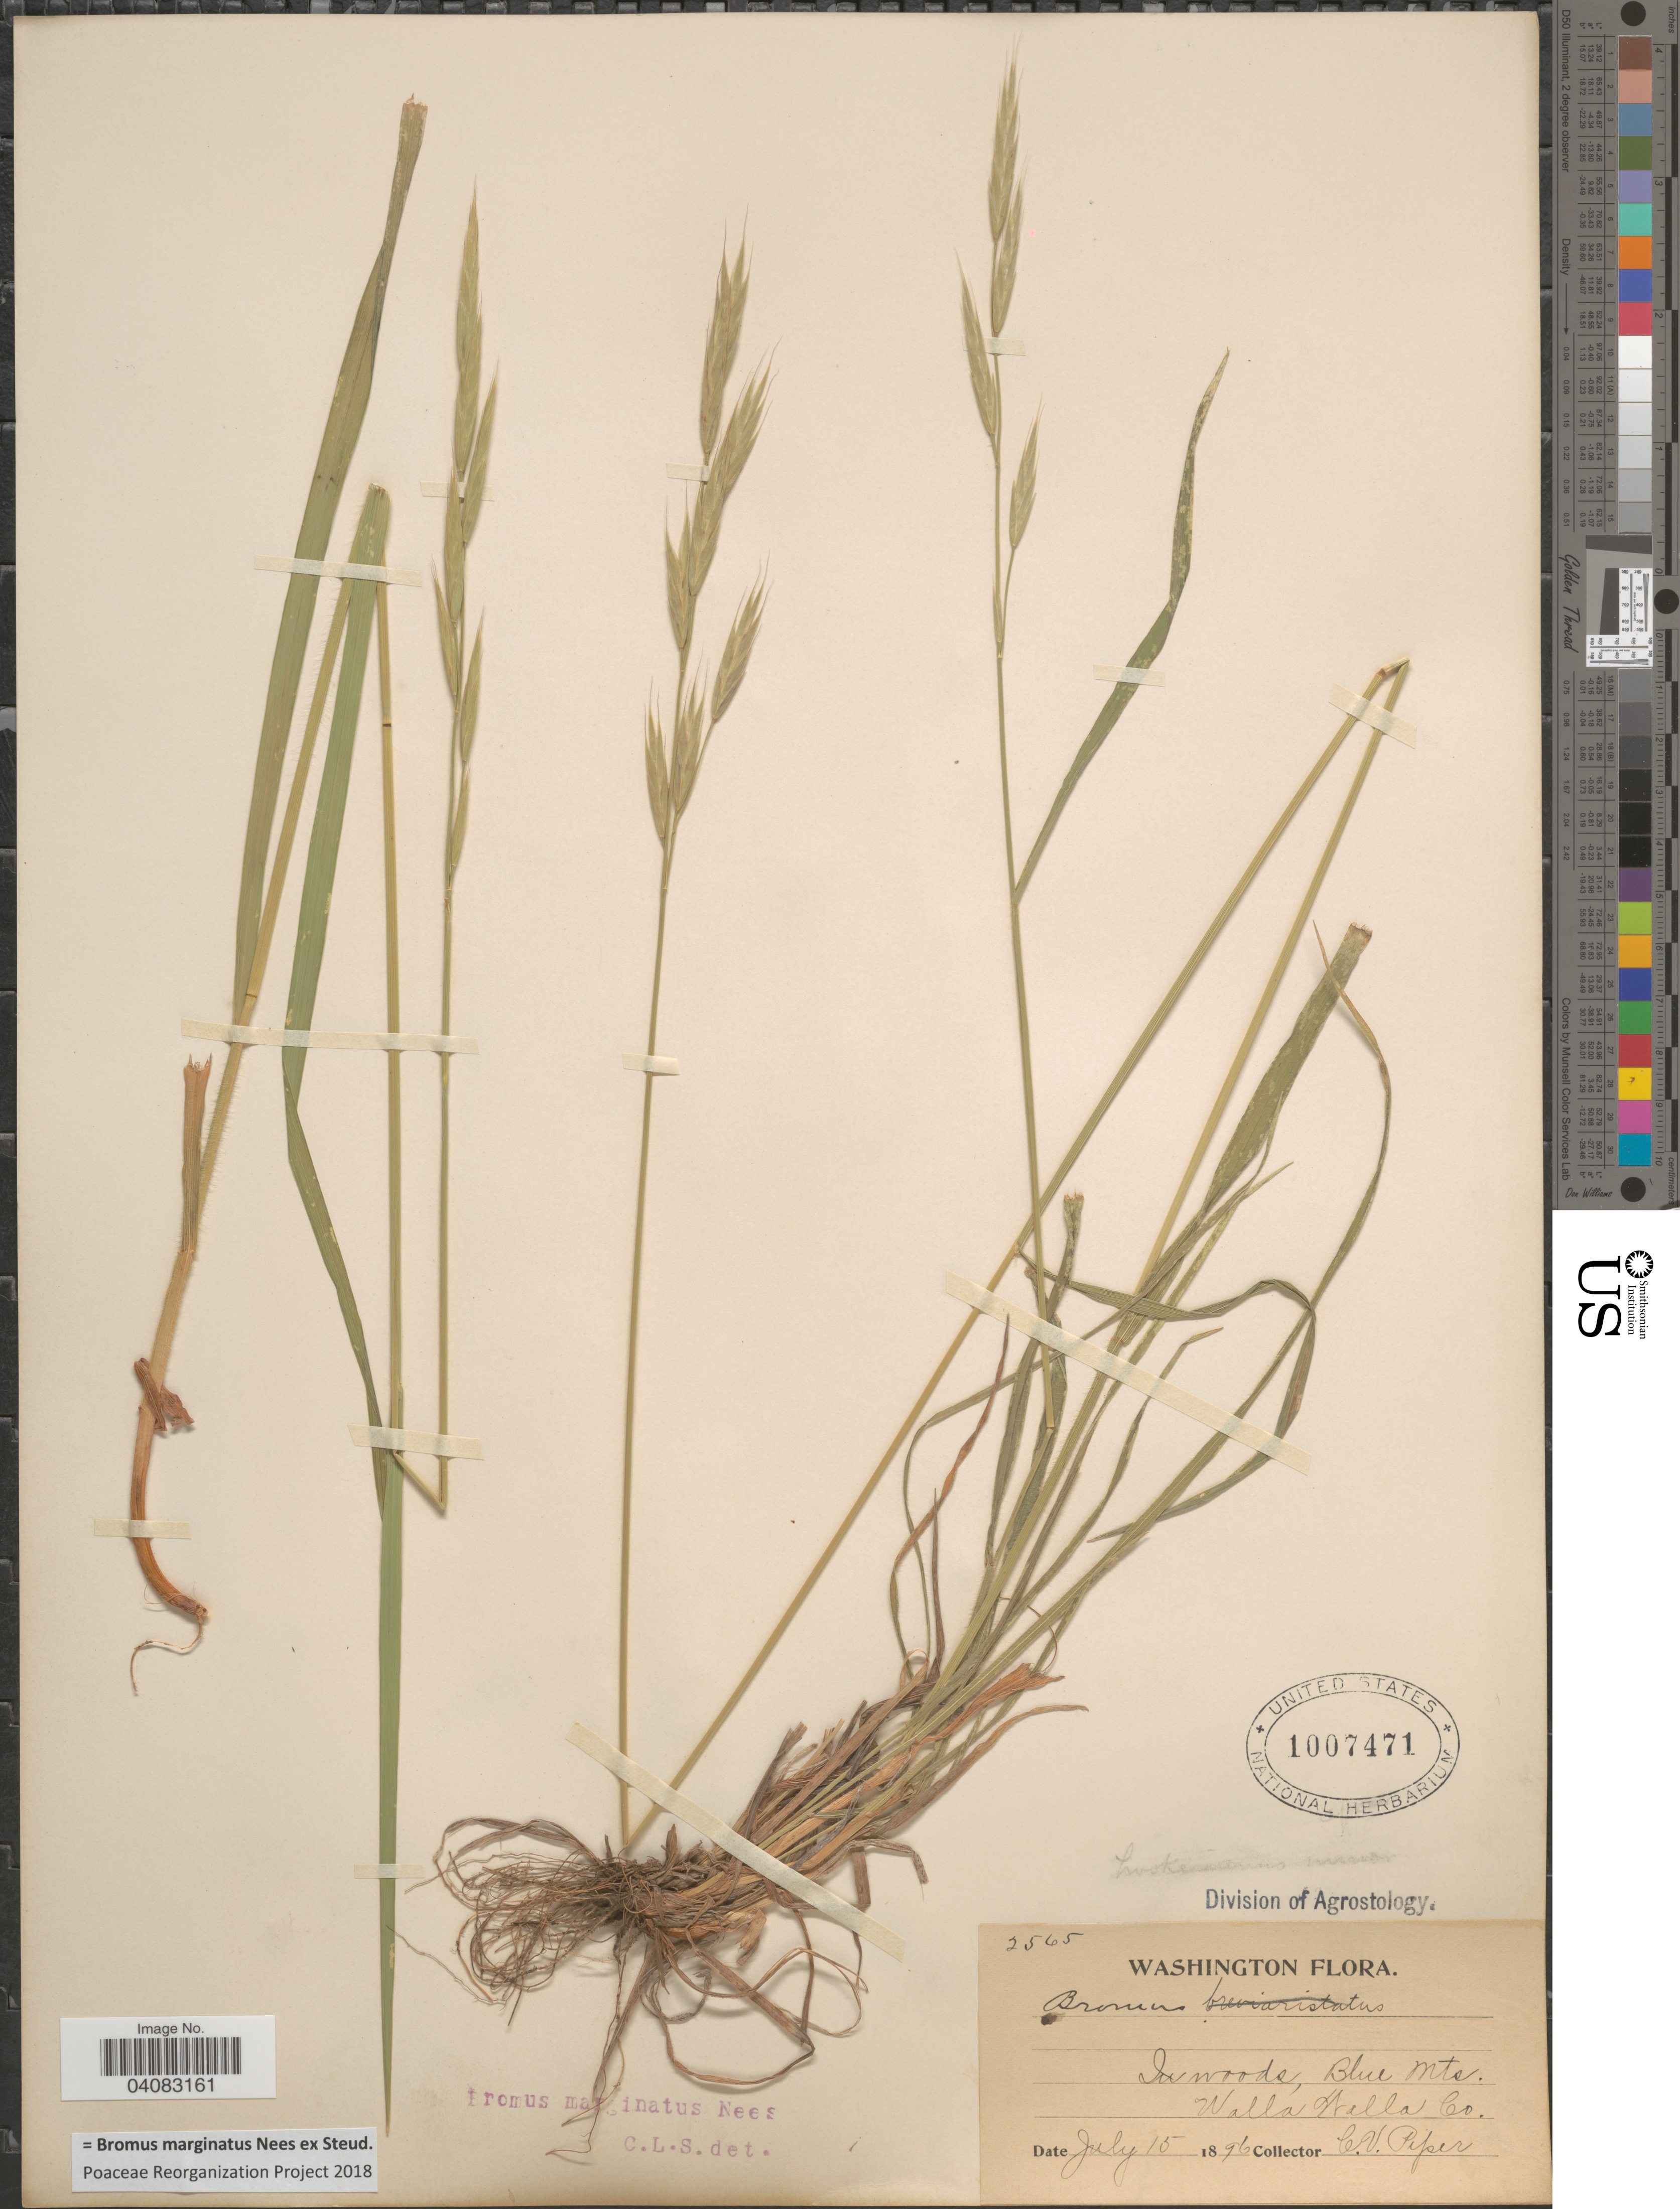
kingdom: Plantae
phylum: Tracheophyta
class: Liliopsida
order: Poales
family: Poaceae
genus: Bromus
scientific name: Bromus marginatus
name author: Nees ex Steud.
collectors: C. V. Piper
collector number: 2565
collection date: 1896-07-15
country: United States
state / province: Washington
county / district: Walla Walla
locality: In woods, Blue Mts. Walla Walla Co.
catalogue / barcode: US 1007471